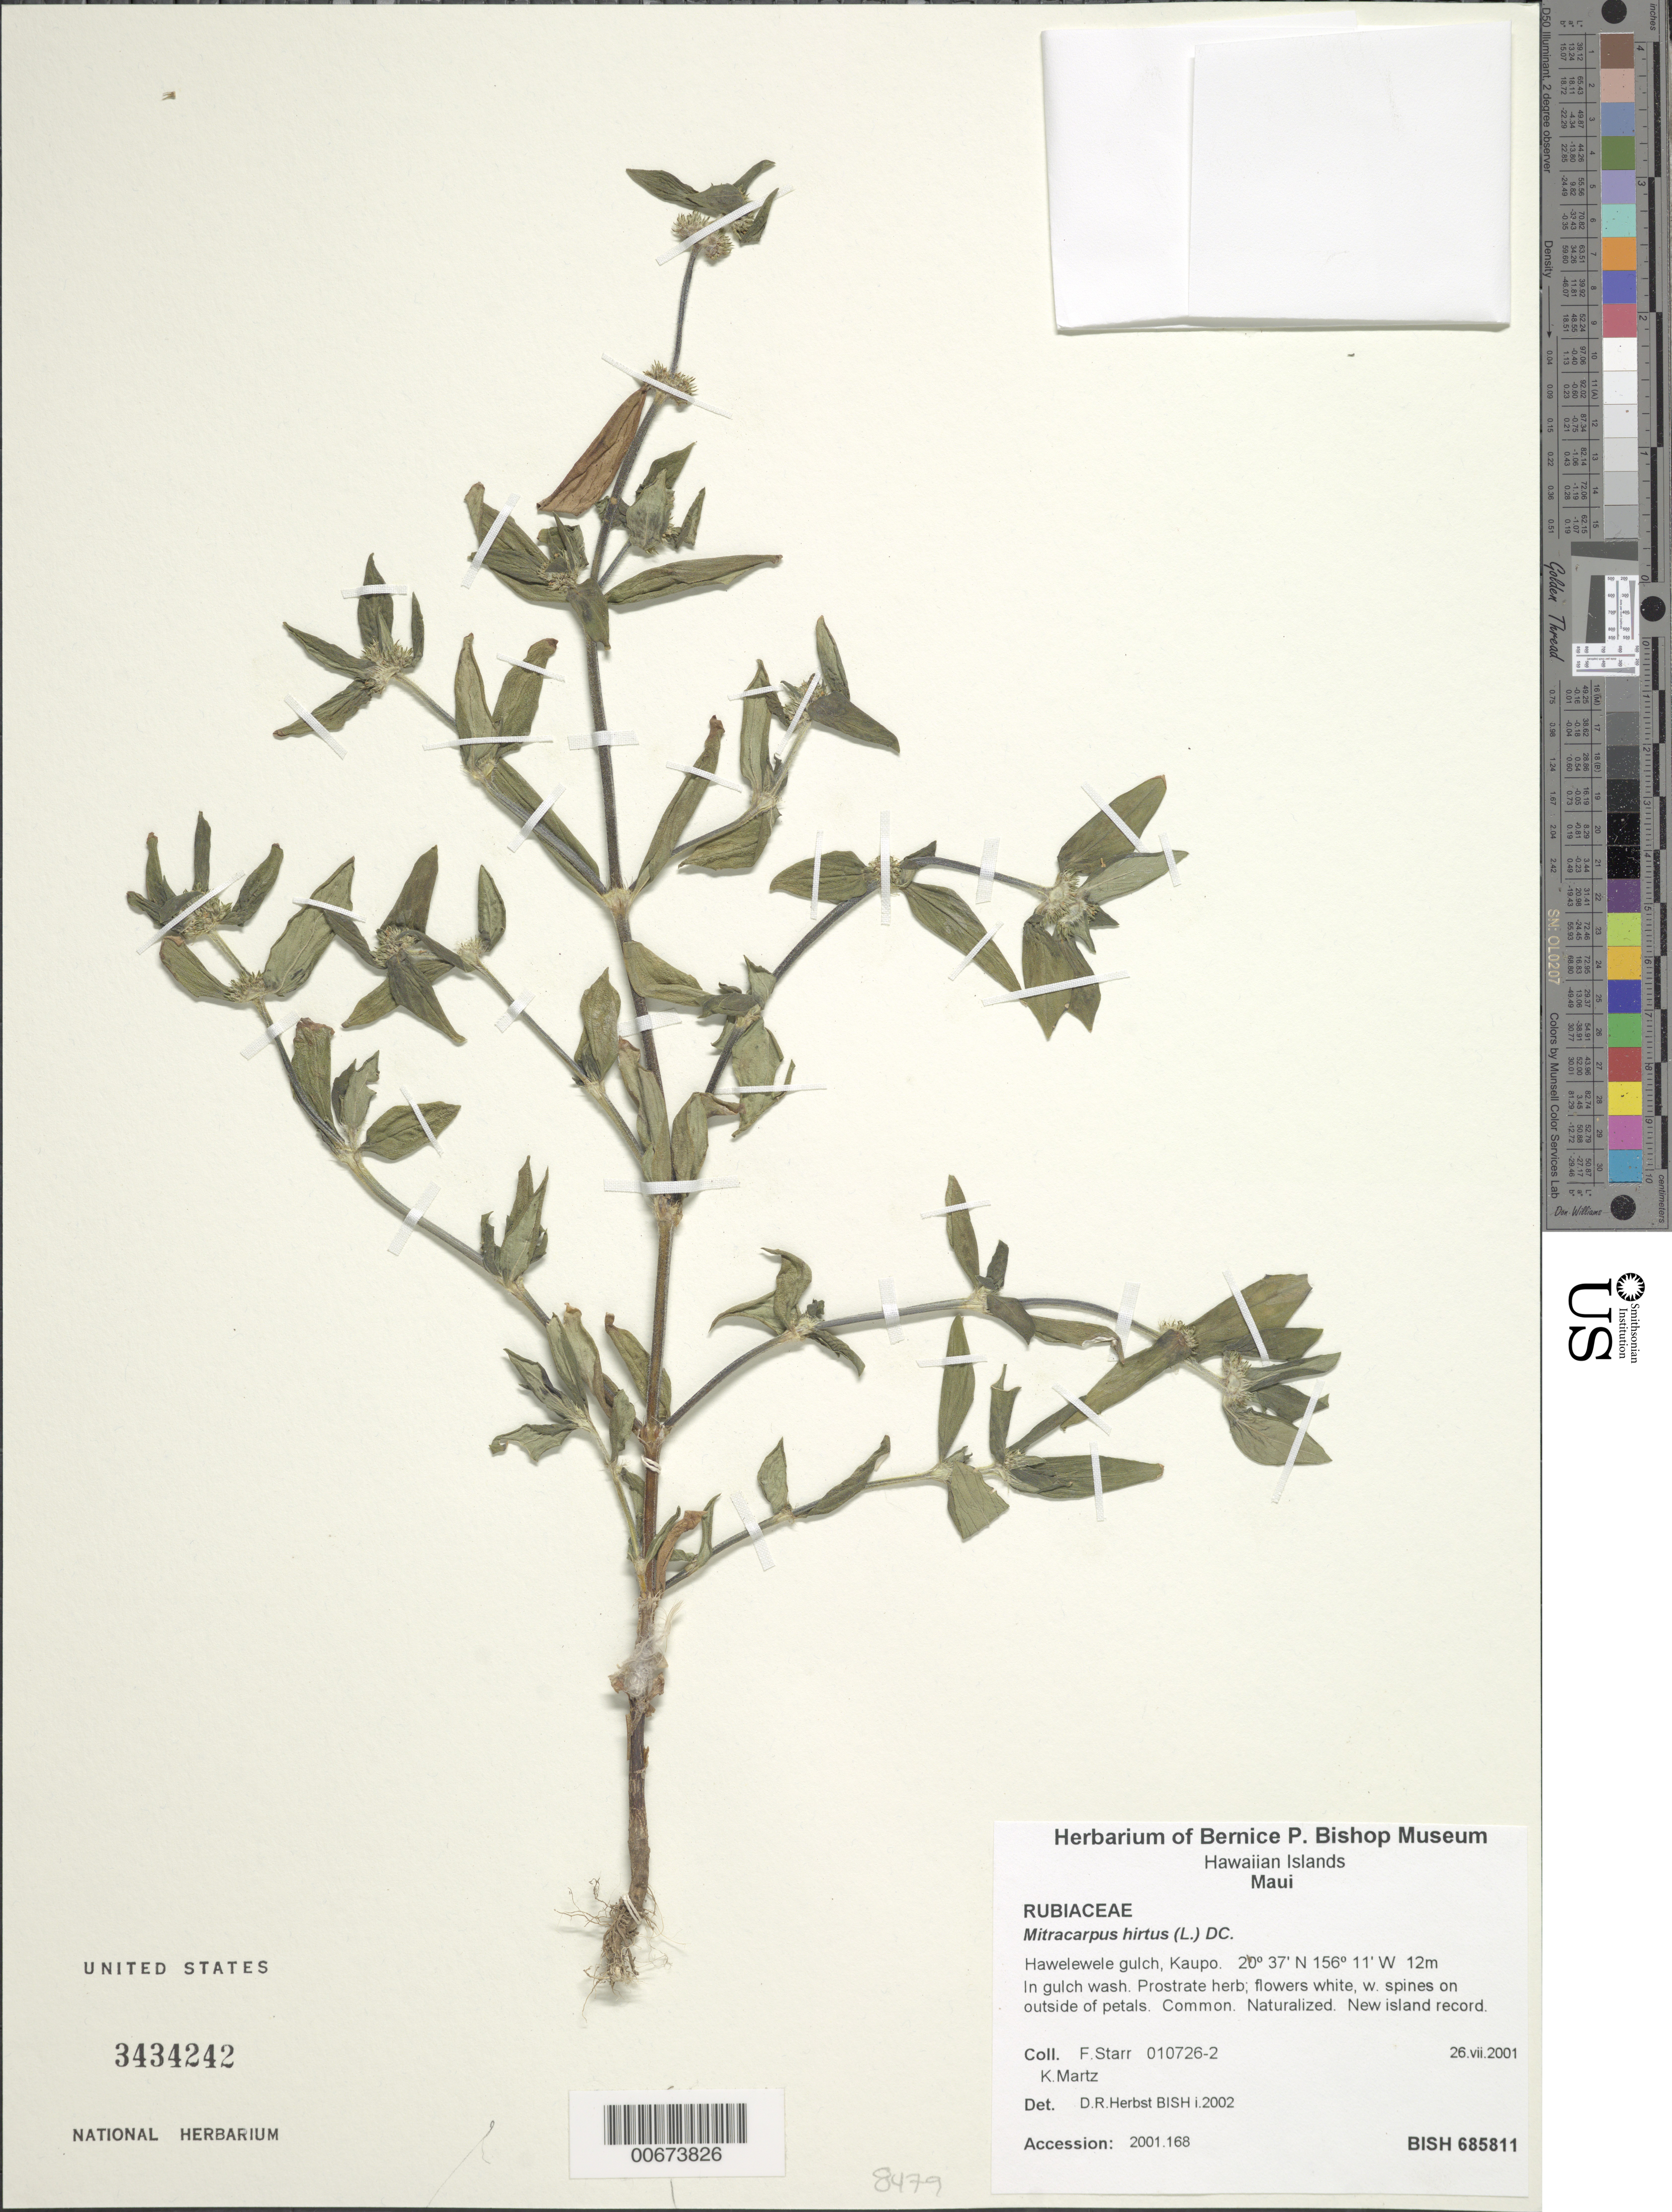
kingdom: Plantae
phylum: Tracheophyta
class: Magnoliopsida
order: Gentianales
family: Rubiaceae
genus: Mitracarpus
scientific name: Mitracarpus hirtus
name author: (L.) DC.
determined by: Herbst, D. R.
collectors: F. Starr & K. Martz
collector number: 010726-2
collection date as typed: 26 Jul 2001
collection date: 2001-07-26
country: United States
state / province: Hawaii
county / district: Maui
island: Maui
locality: Hawelewele gulch, Kaupo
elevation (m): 12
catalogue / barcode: US 3434242